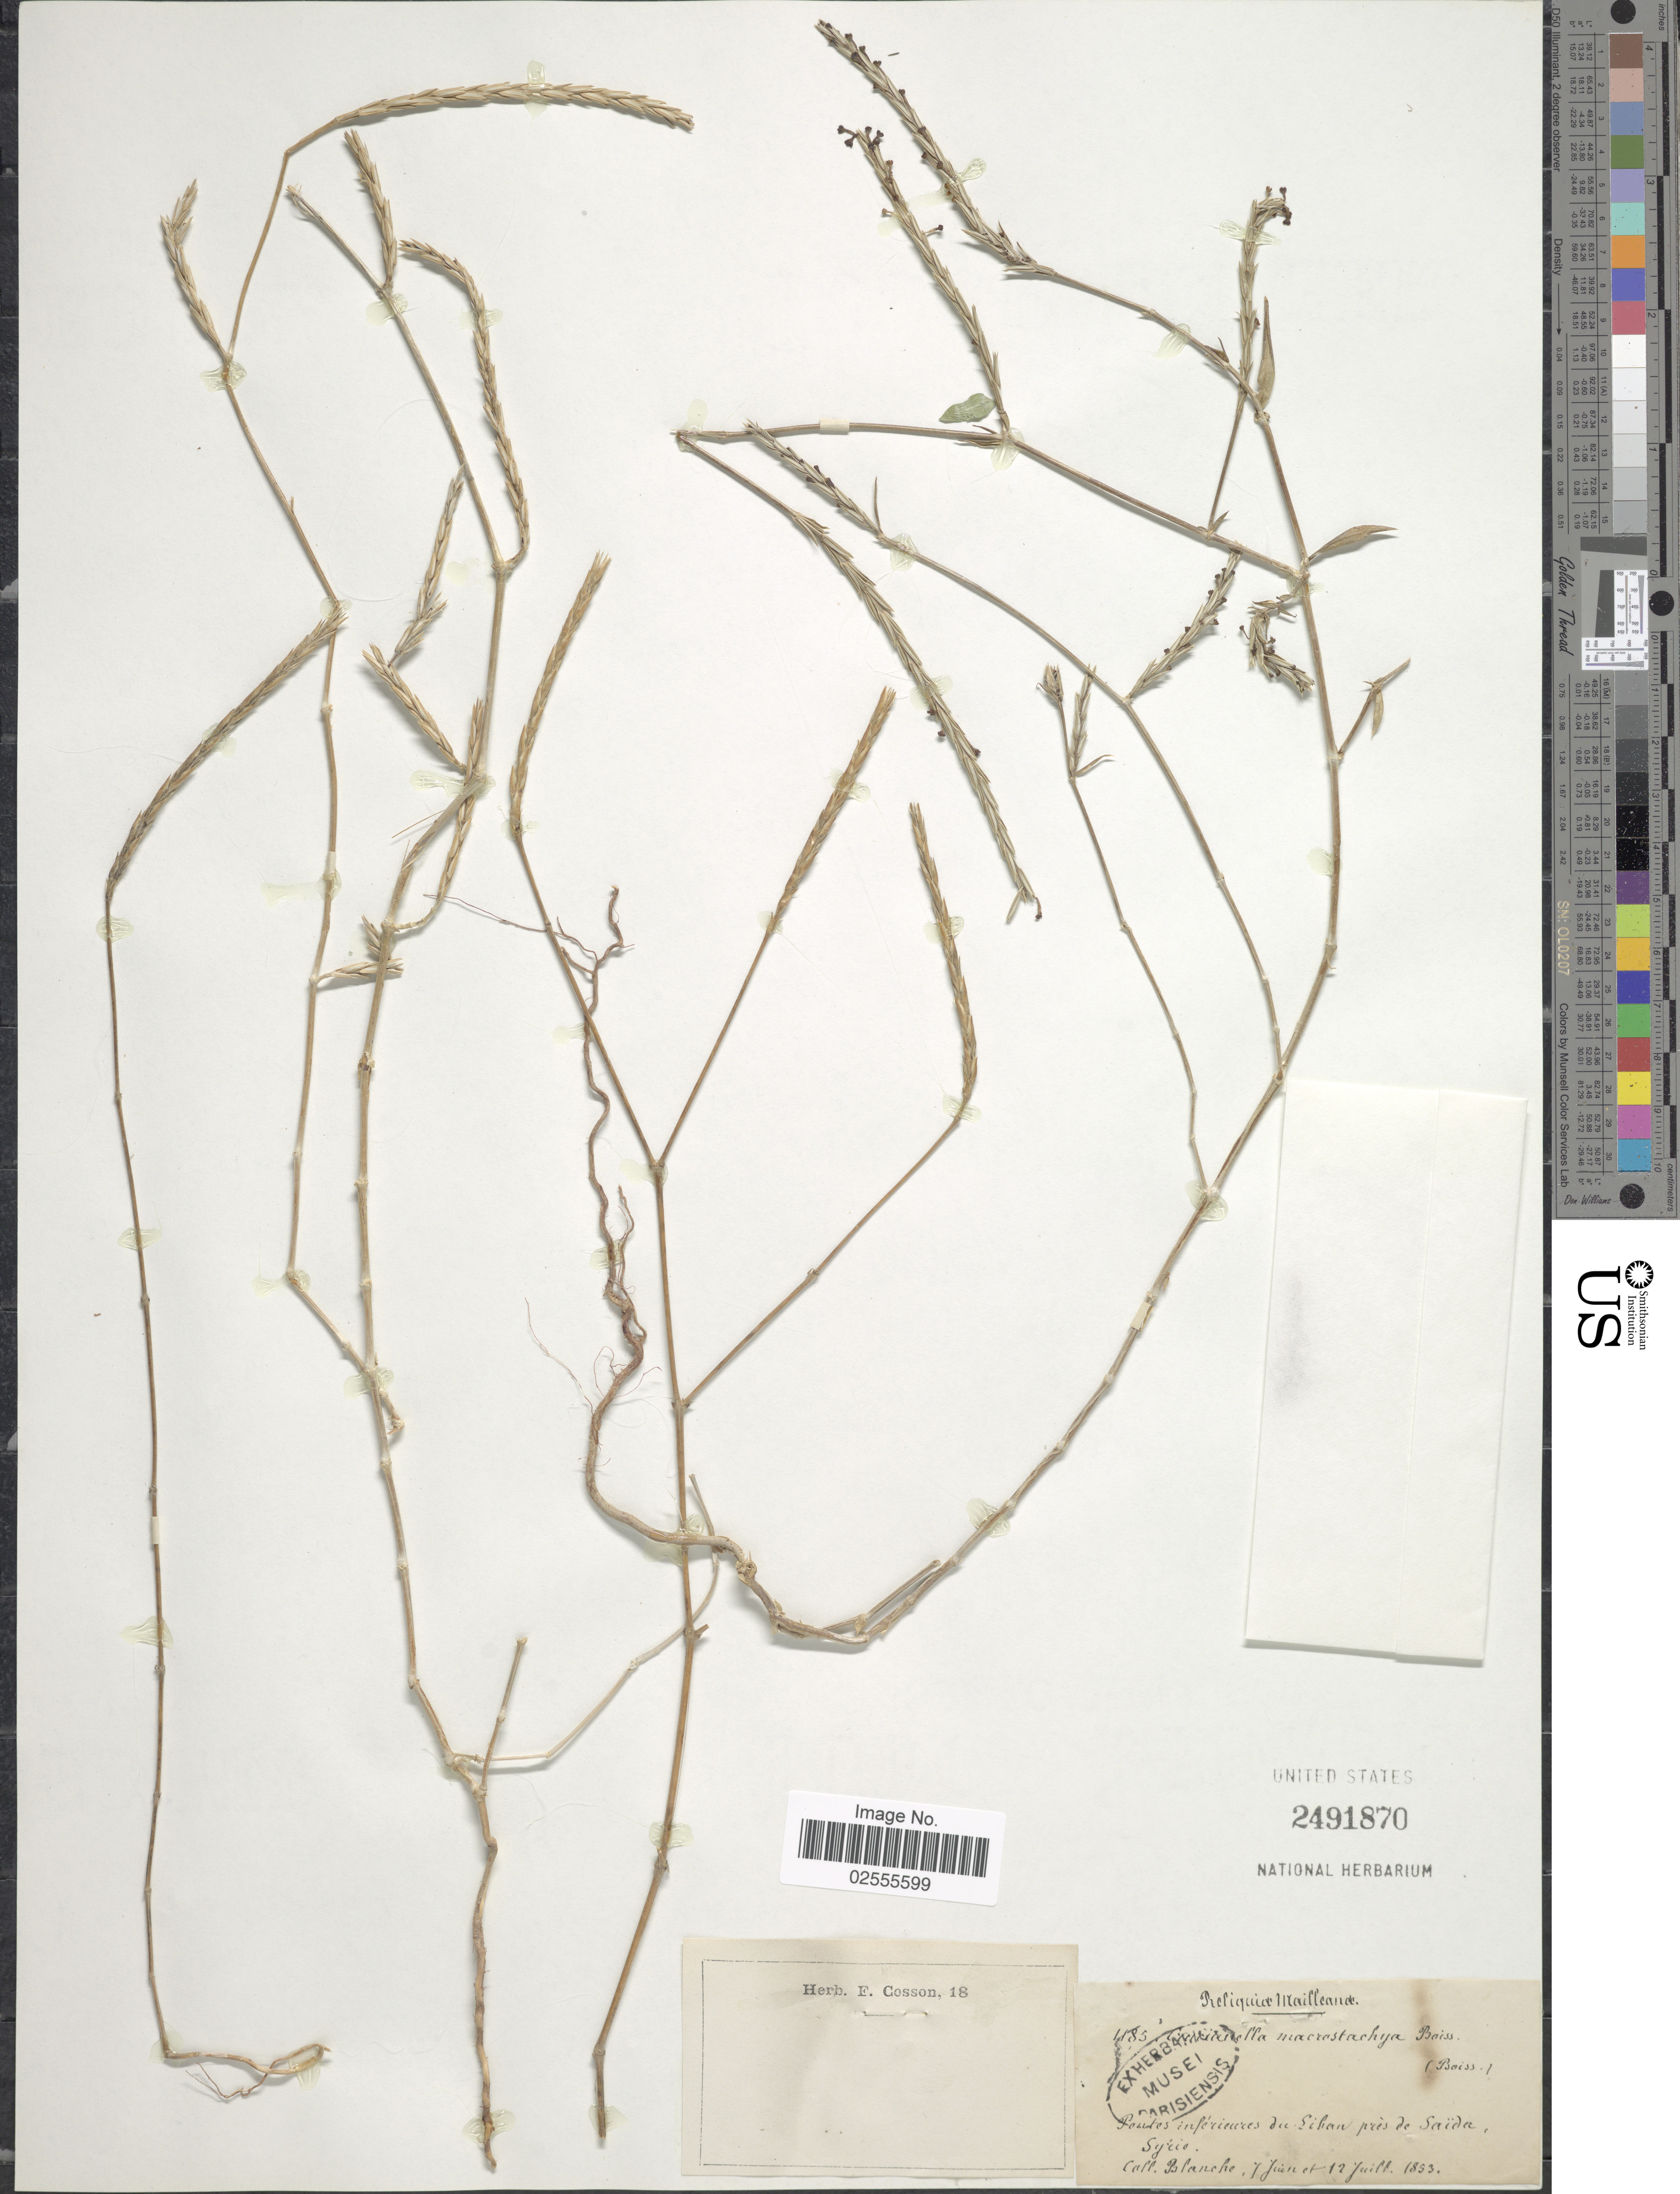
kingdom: Plantae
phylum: Tracheophyta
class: Magnoliopsida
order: Gentianales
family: Rubiaceae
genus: Crucianella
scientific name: Crucianella macrostachya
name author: Boiss.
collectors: -. Blanche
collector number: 1185*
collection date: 1853-06-07/1853-07-12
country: Syria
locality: Reliquiae Mailleanae, Poutes inferieures du Liban, pres de Saida, Syria. [interpreted]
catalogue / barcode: US 2491870